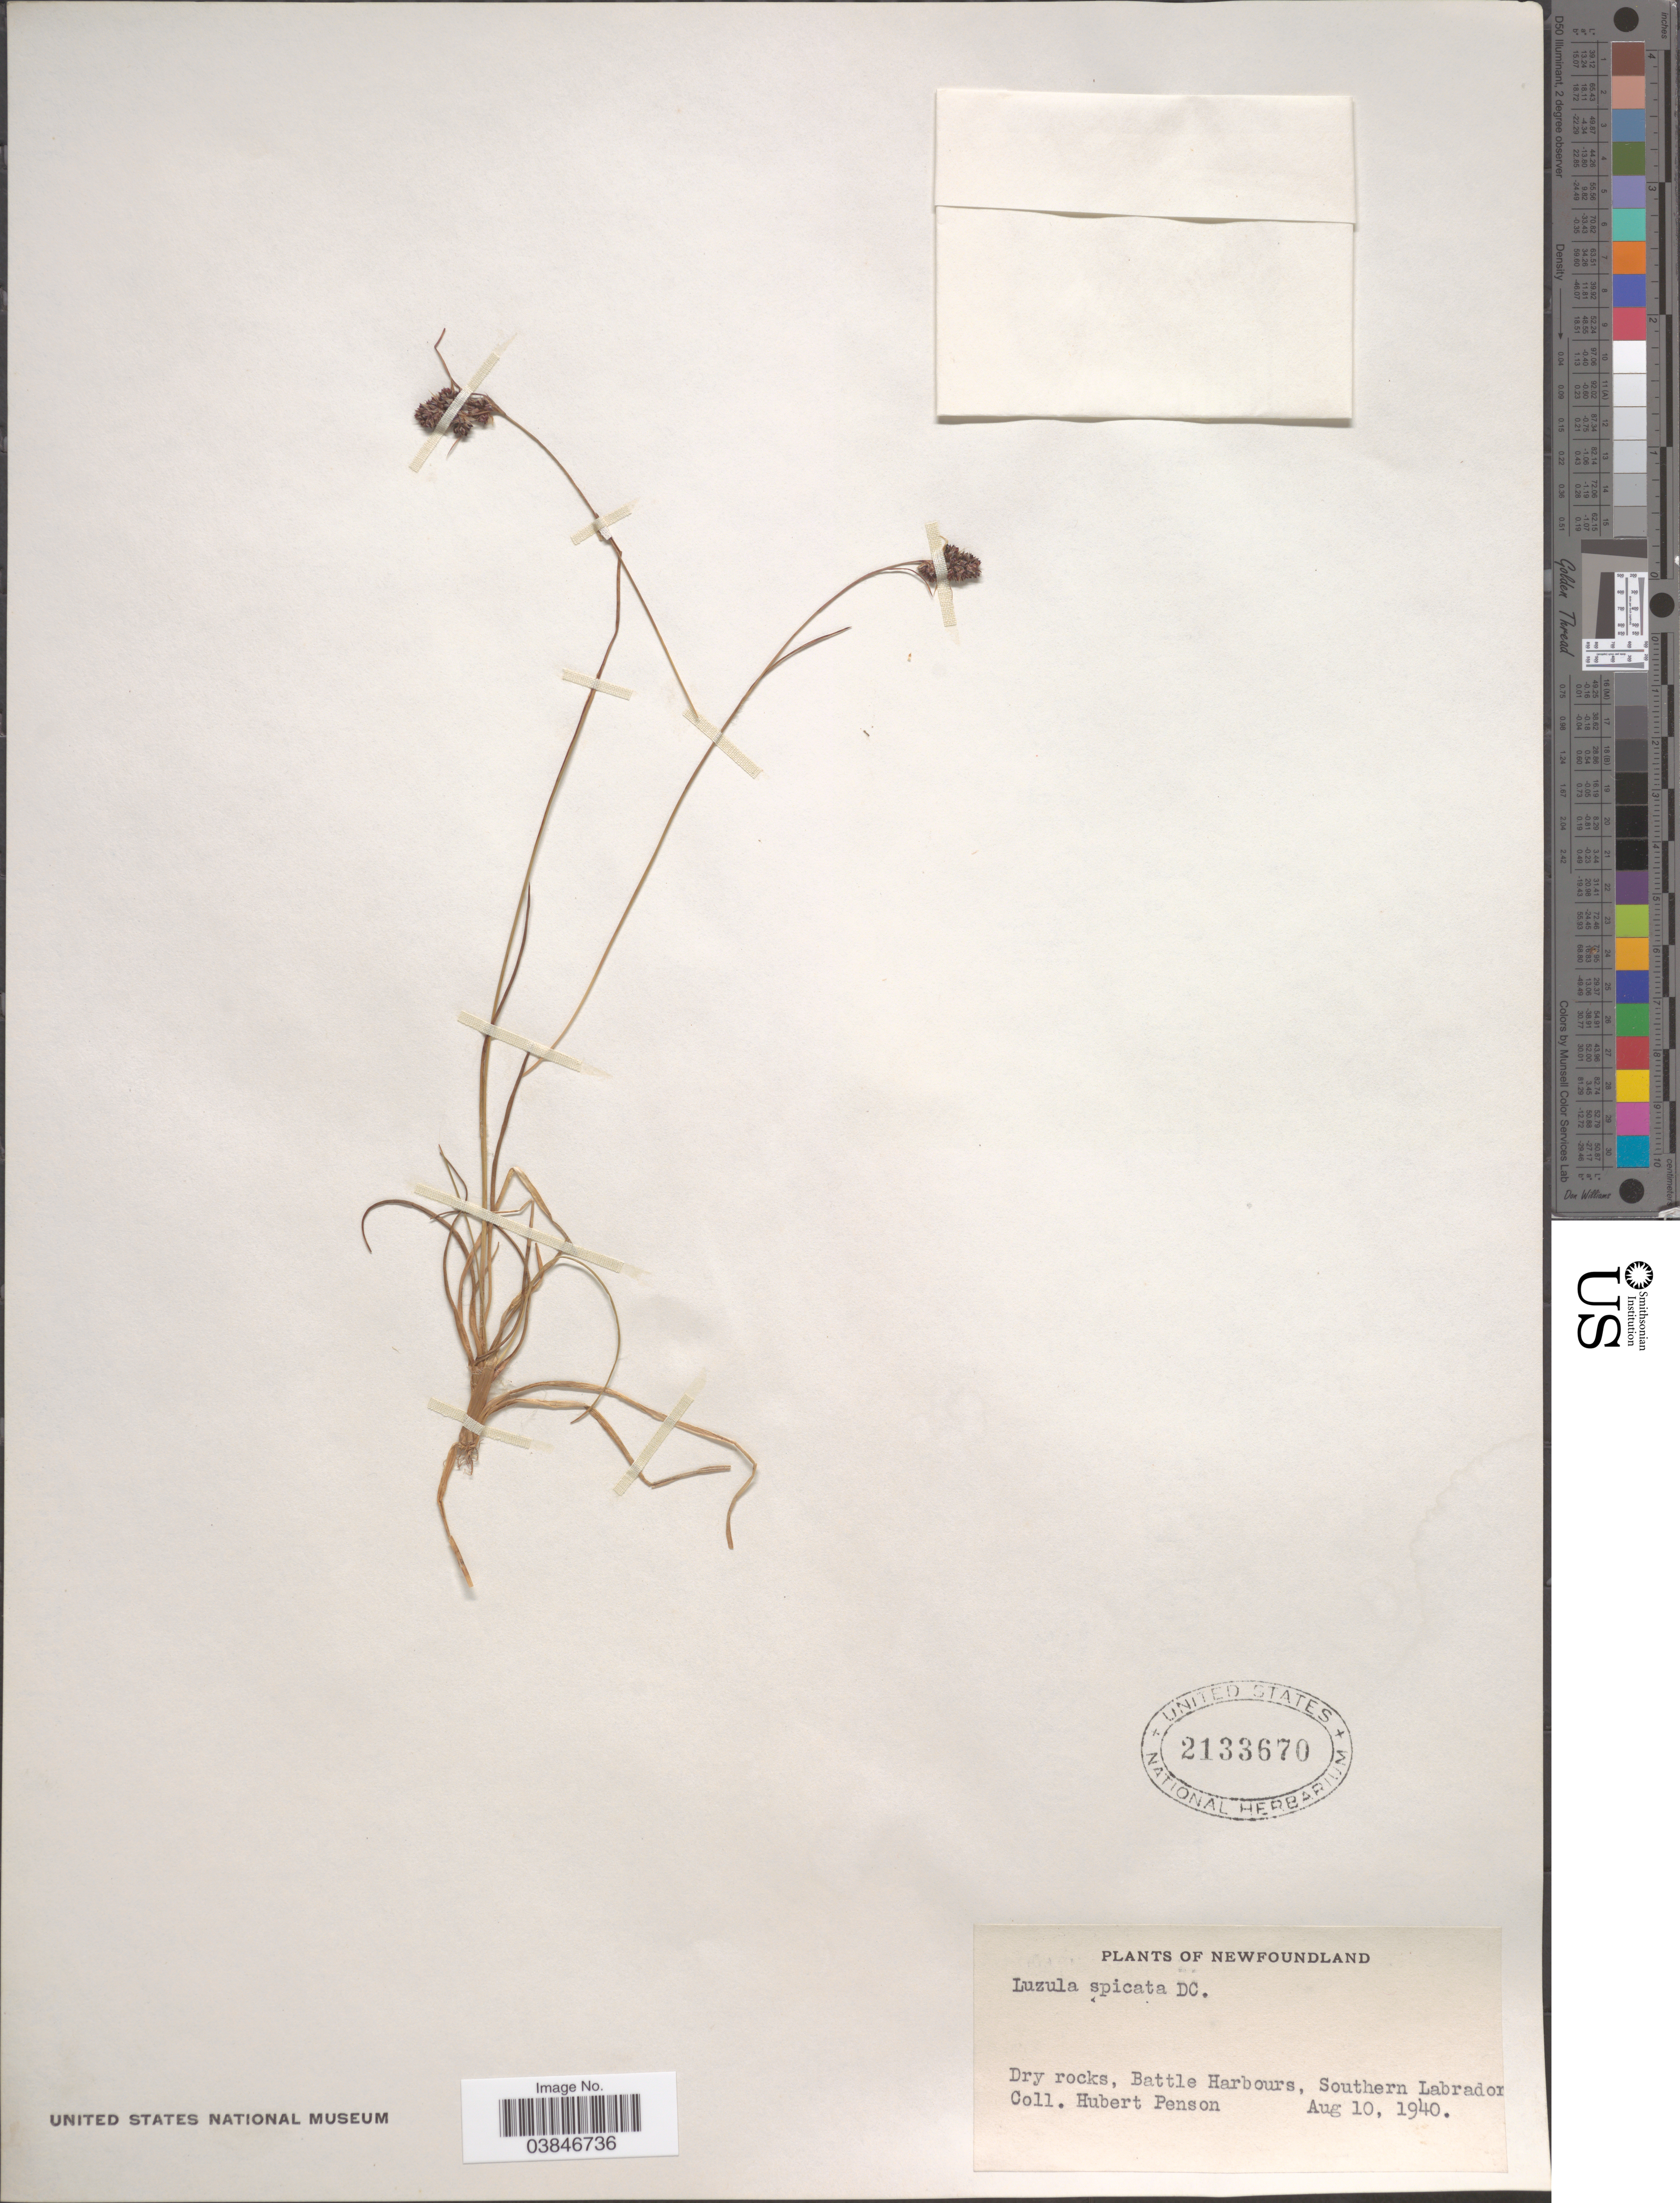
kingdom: Plantae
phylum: Tracheophyta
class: Liliopsida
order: Poales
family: Juncaceae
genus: Luzula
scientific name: Luzula spicata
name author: (L.) DC.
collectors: H. Penson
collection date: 1940-08-10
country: Canada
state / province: Newfoundland and Labrador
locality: Battle Harbours, Southern Labrador.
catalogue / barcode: US 2133670